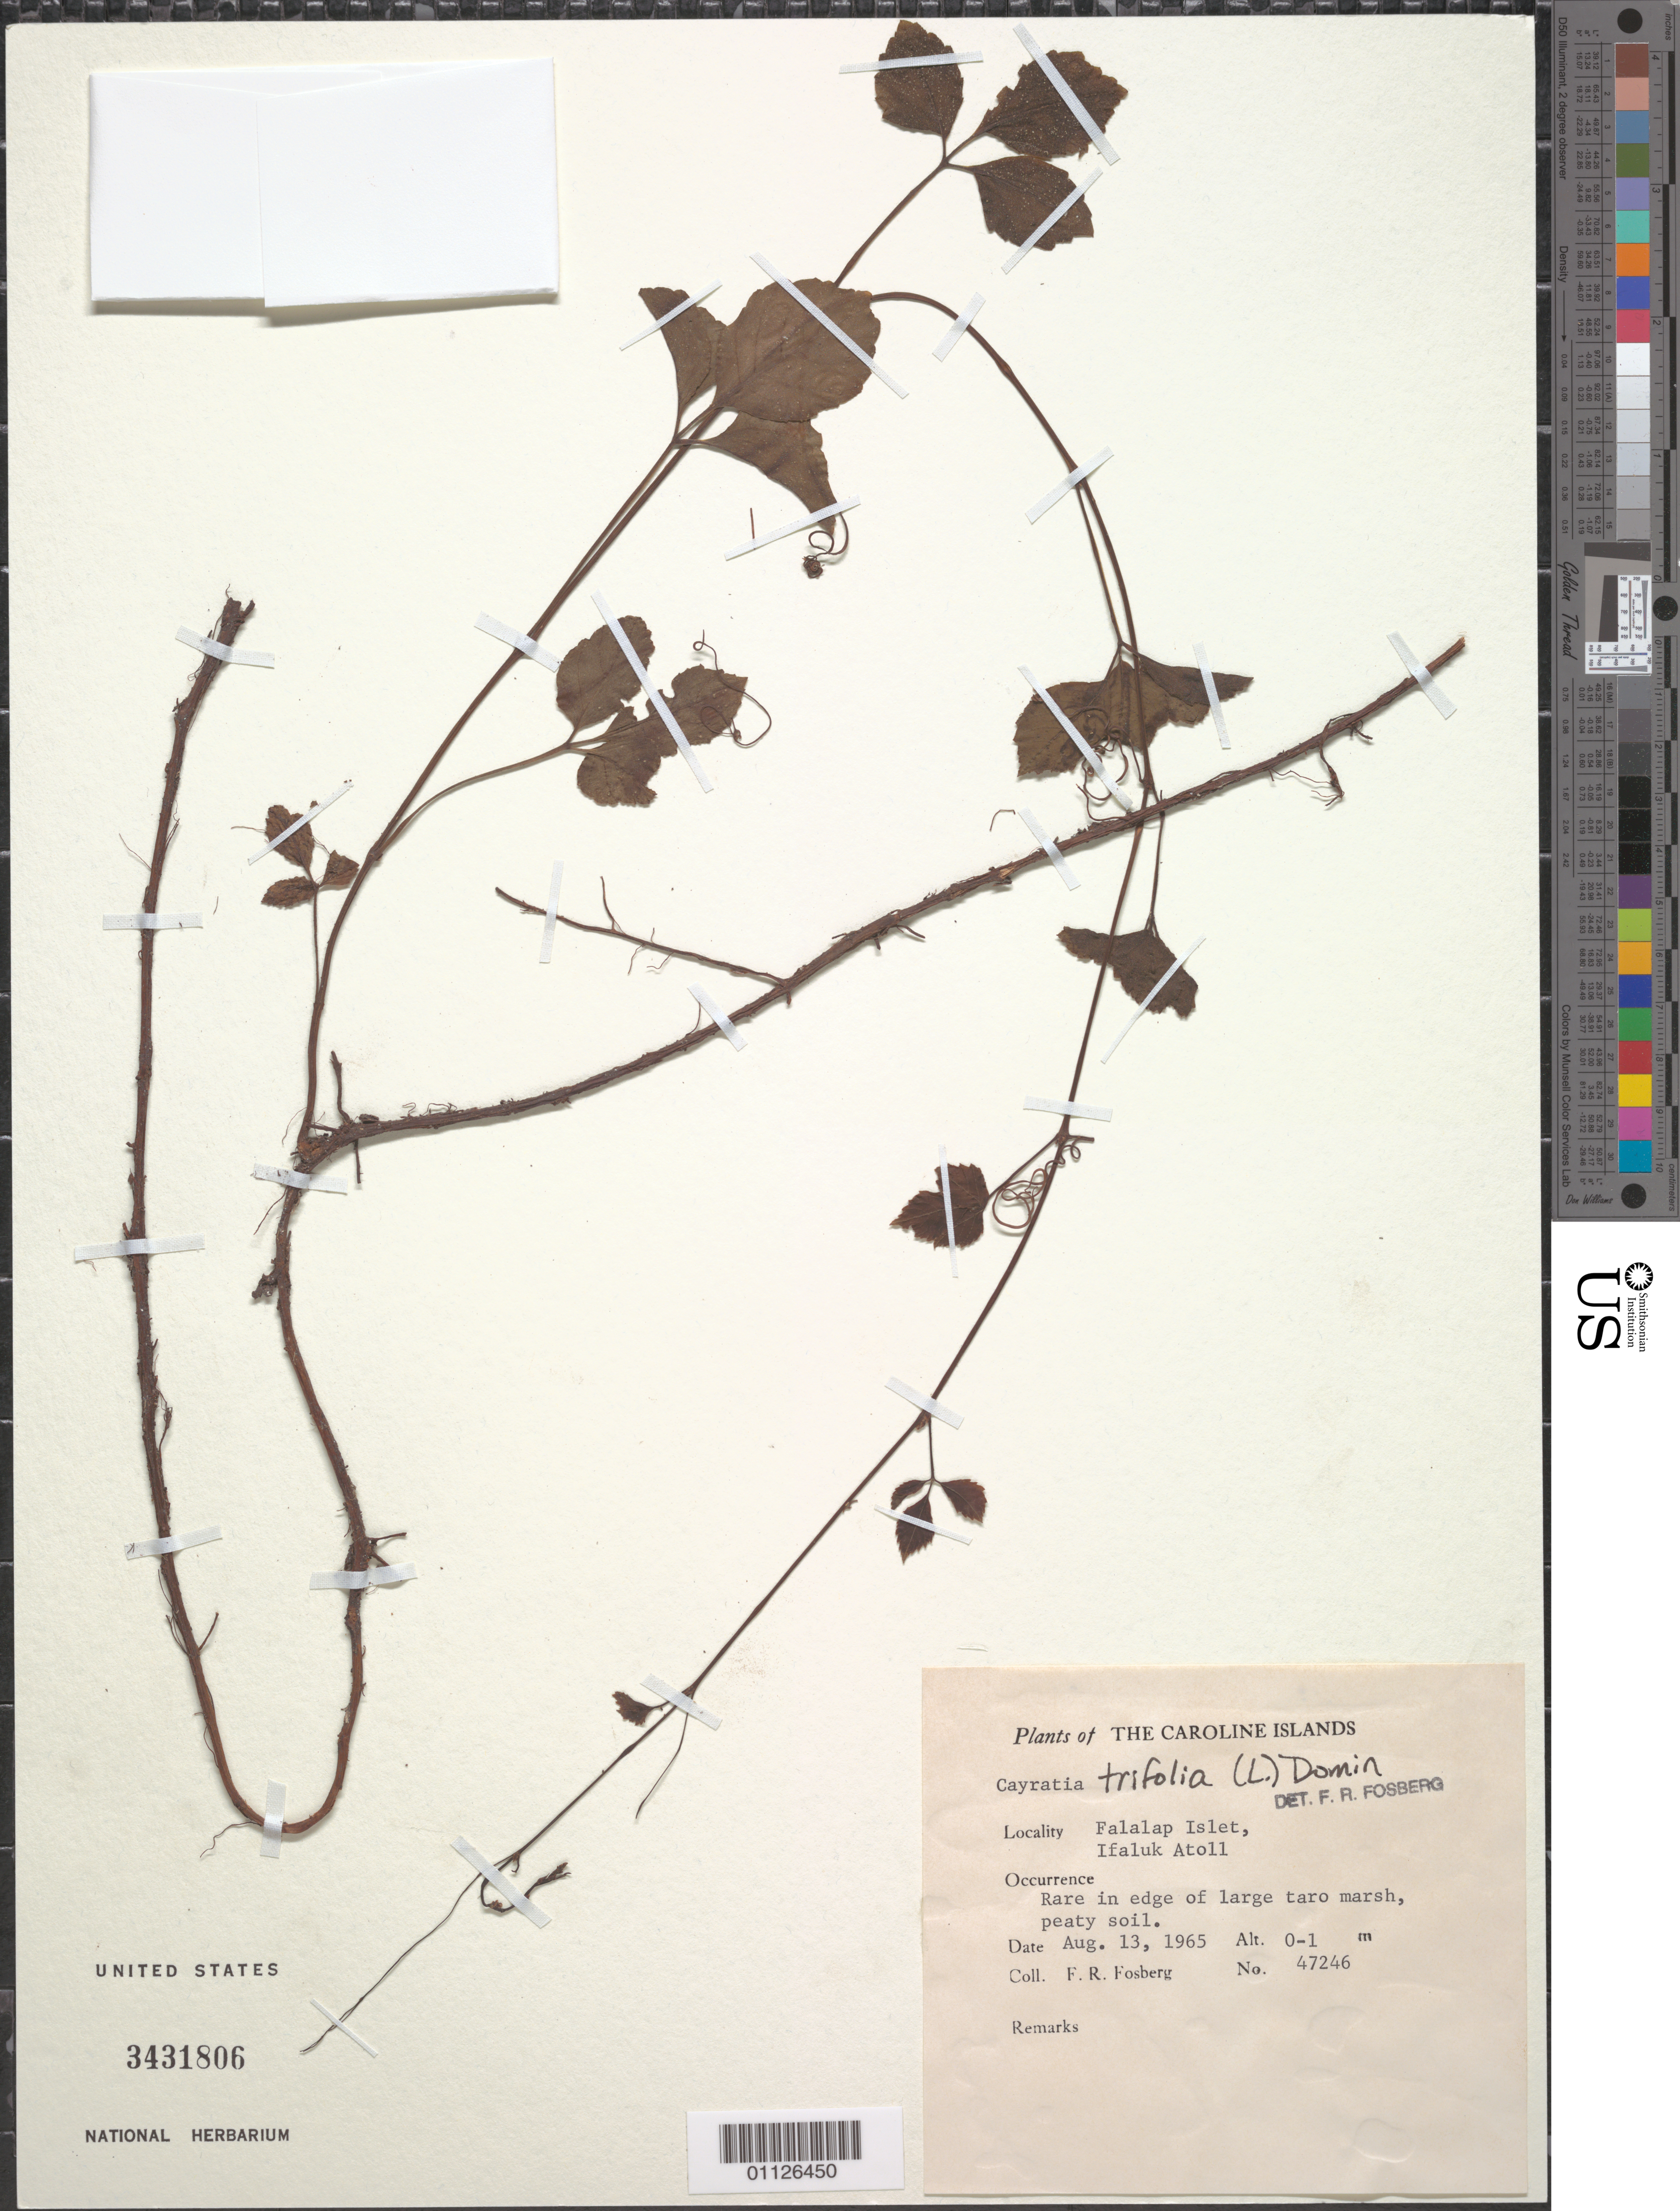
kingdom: Plantae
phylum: Tracheophyta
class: Magnoliopsida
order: Vitales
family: Vitaceae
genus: Causonis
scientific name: Causonis trifolia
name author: (L.) Mabb. & J. Wen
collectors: F. R. Fosberg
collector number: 47246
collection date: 1965-08-13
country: Micronesia, Federated States of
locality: Caroline Islands. Falalap Islet. Ifaluk Atoll.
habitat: Rare in edge of large taro marsh, peaty soil.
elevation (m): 0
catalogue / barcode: US 3431806